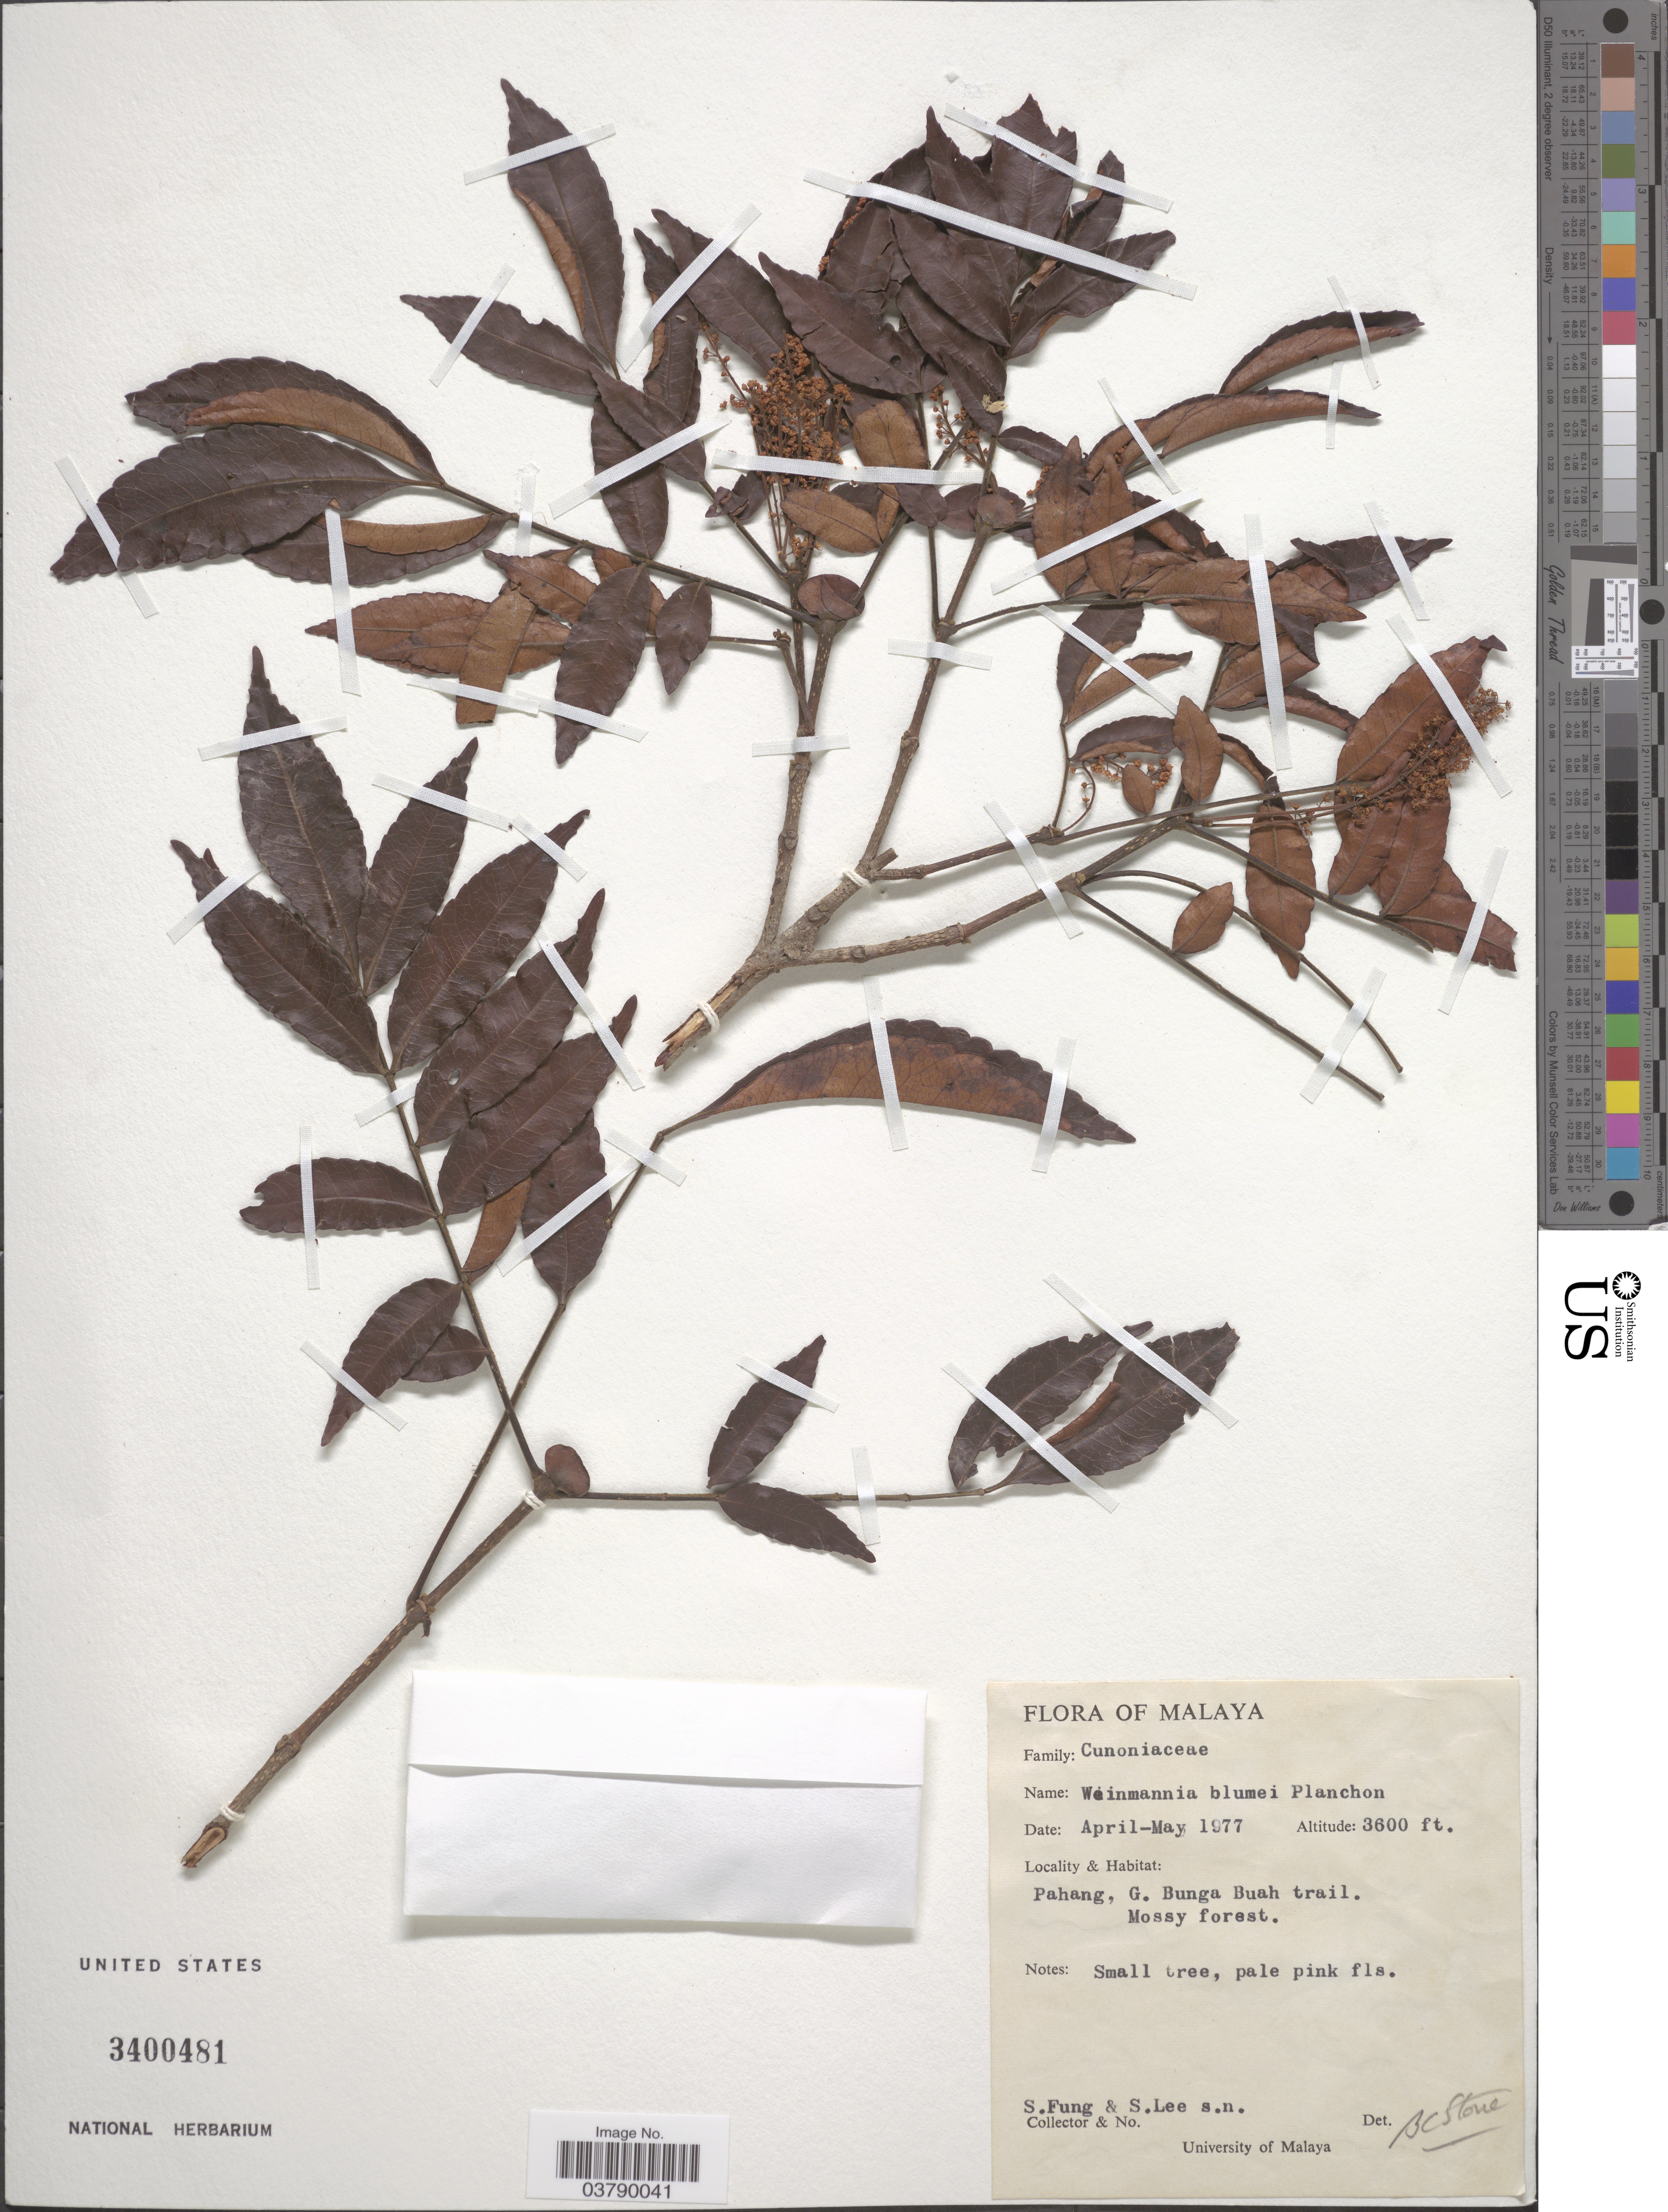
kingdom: Plantae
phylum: Tracheophyta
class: Magnoliopsida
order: Oxalidales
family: Cunoniaceae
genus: Pterophylla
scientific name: Pterophylla fraxinea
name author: D. Don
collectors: S. Fung & S. Lee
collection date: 1977-04/1977-05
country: Malaysia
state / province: Pahang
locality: Malaya. G. Bunga Buah trail.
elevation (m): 1097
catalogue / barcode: US 3400481